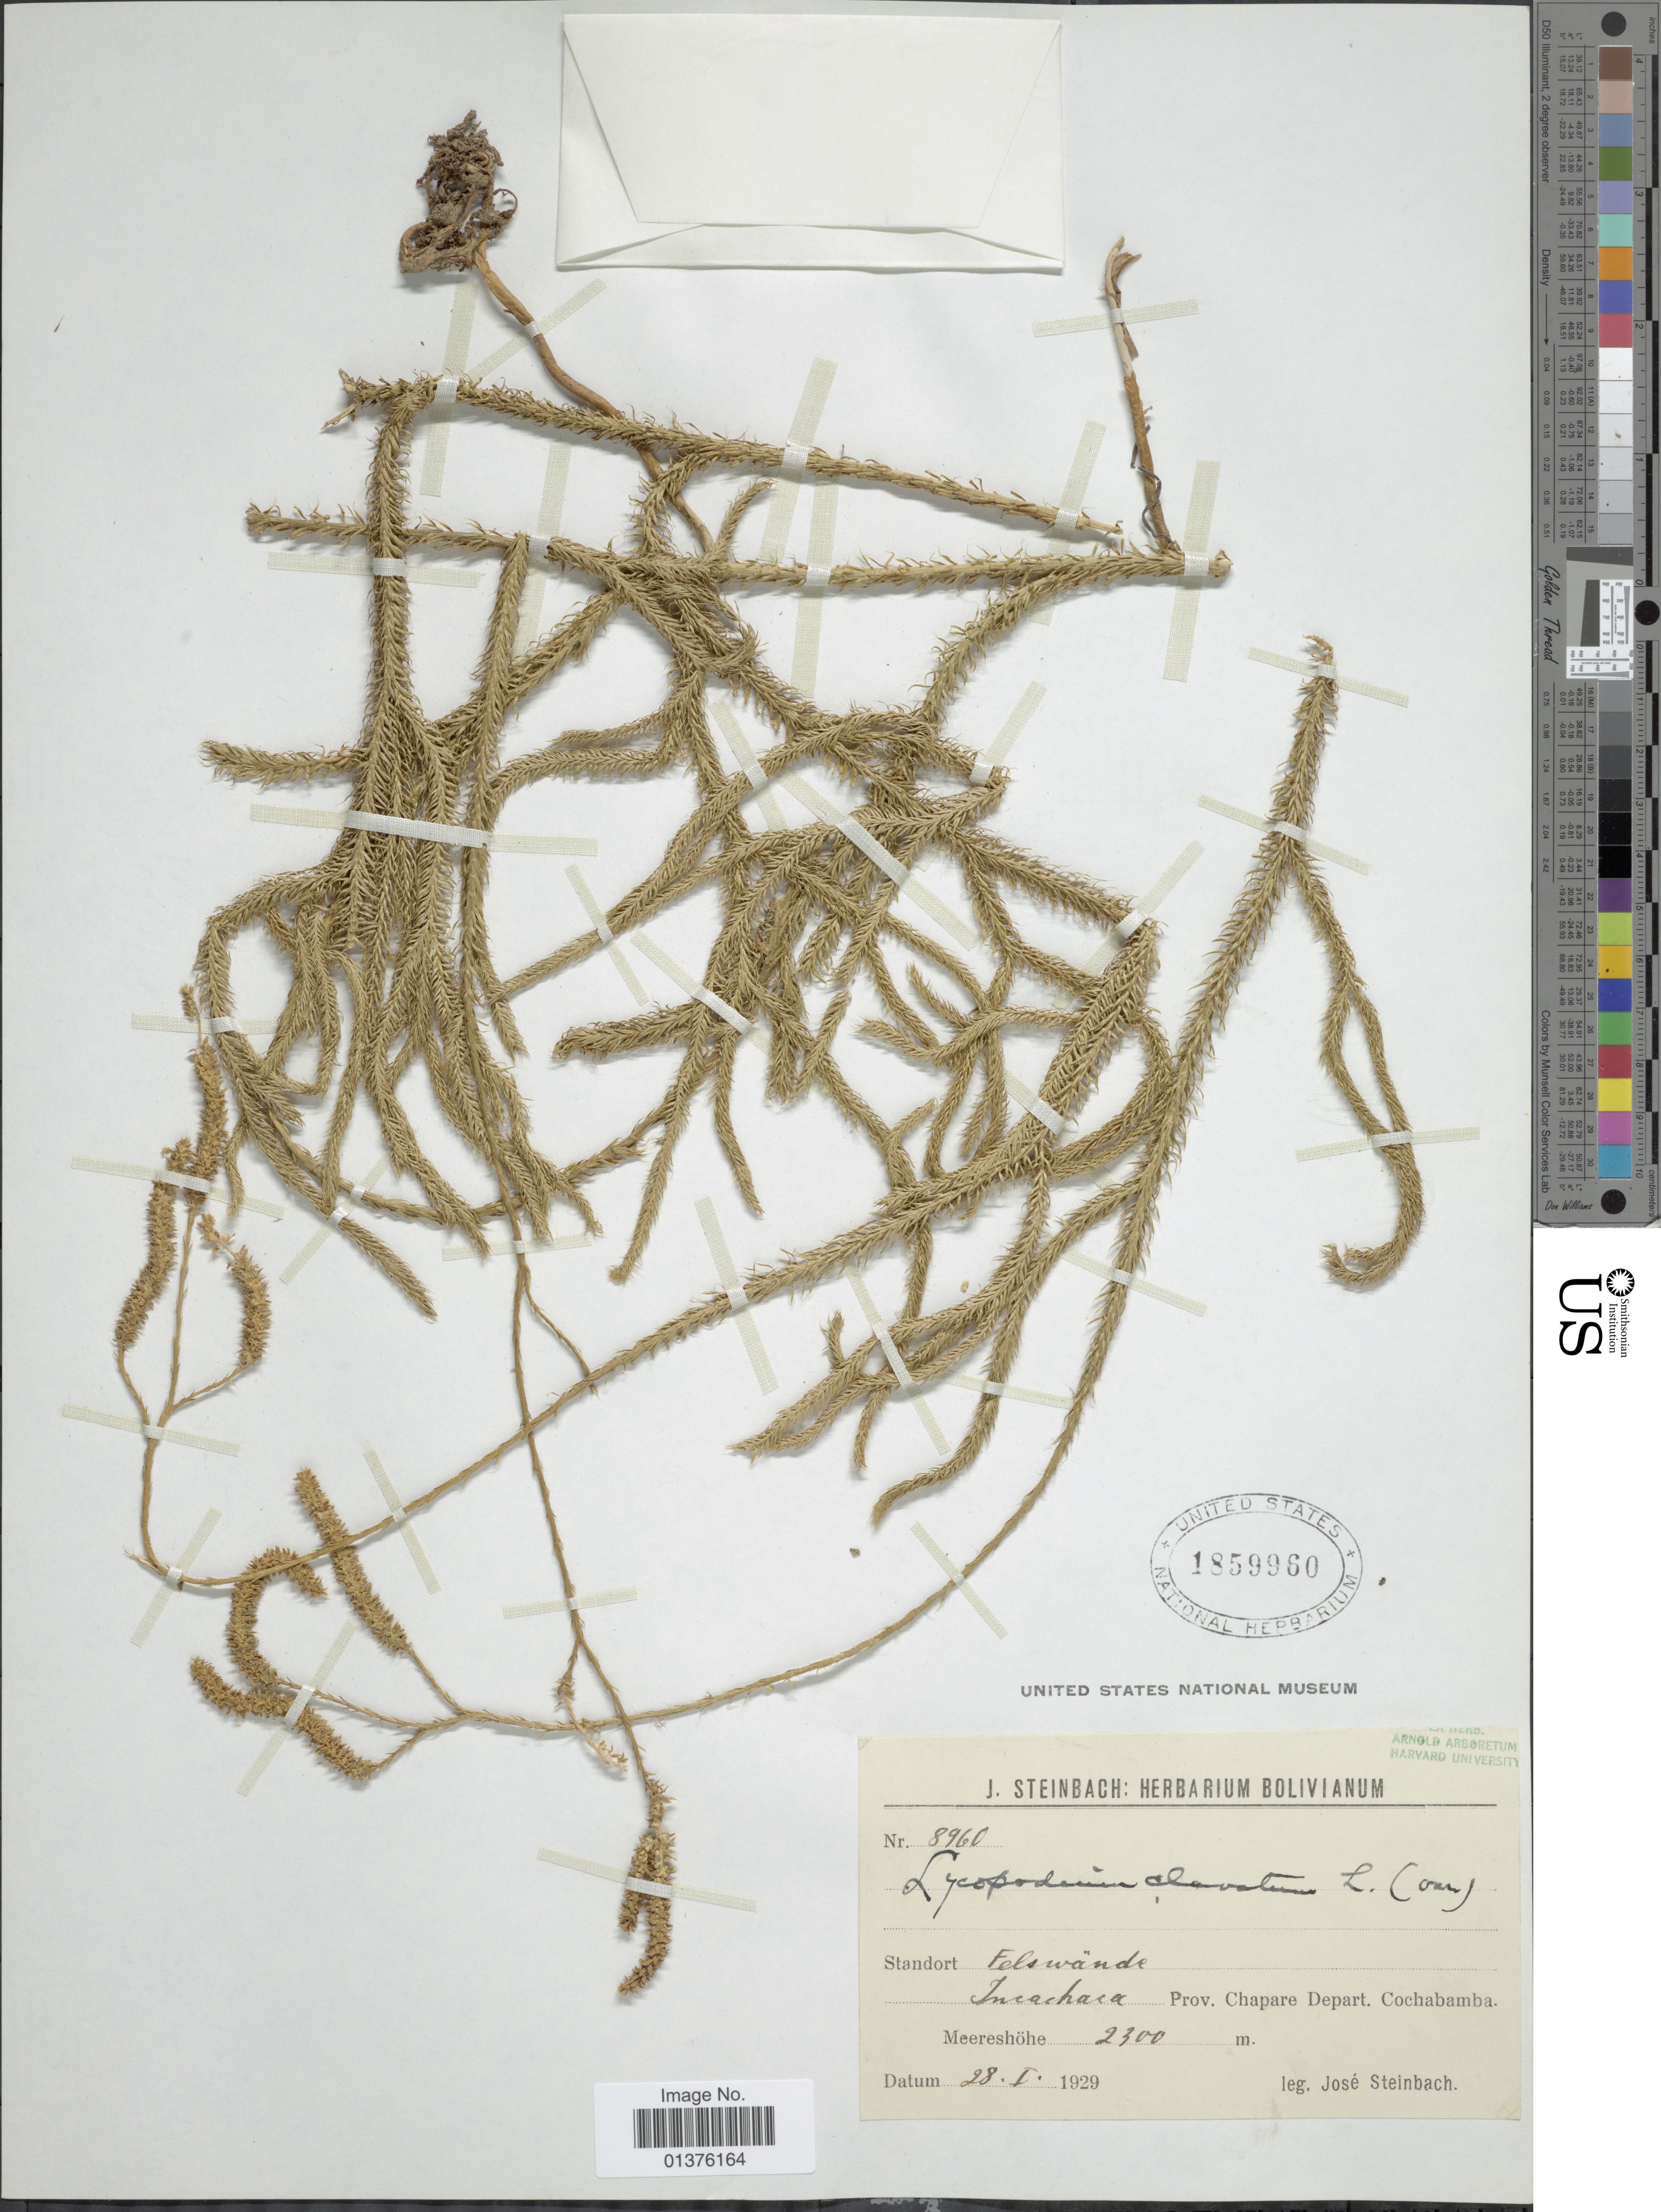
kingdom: Plantae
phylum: Tracheophyta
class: Lycopodiopsida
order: Lycopodiales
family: Lycopodiaceae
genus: Lycopodium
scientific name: Lycopodium clavatum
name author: L.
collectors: J. Steinbach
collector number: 8960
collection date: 1929-01-28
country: Bolivia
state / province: Cochabamba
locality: Felswande, Incachaca prov. Chapare Depart. Cochabamba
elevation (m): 2300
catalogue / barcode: US 1859960